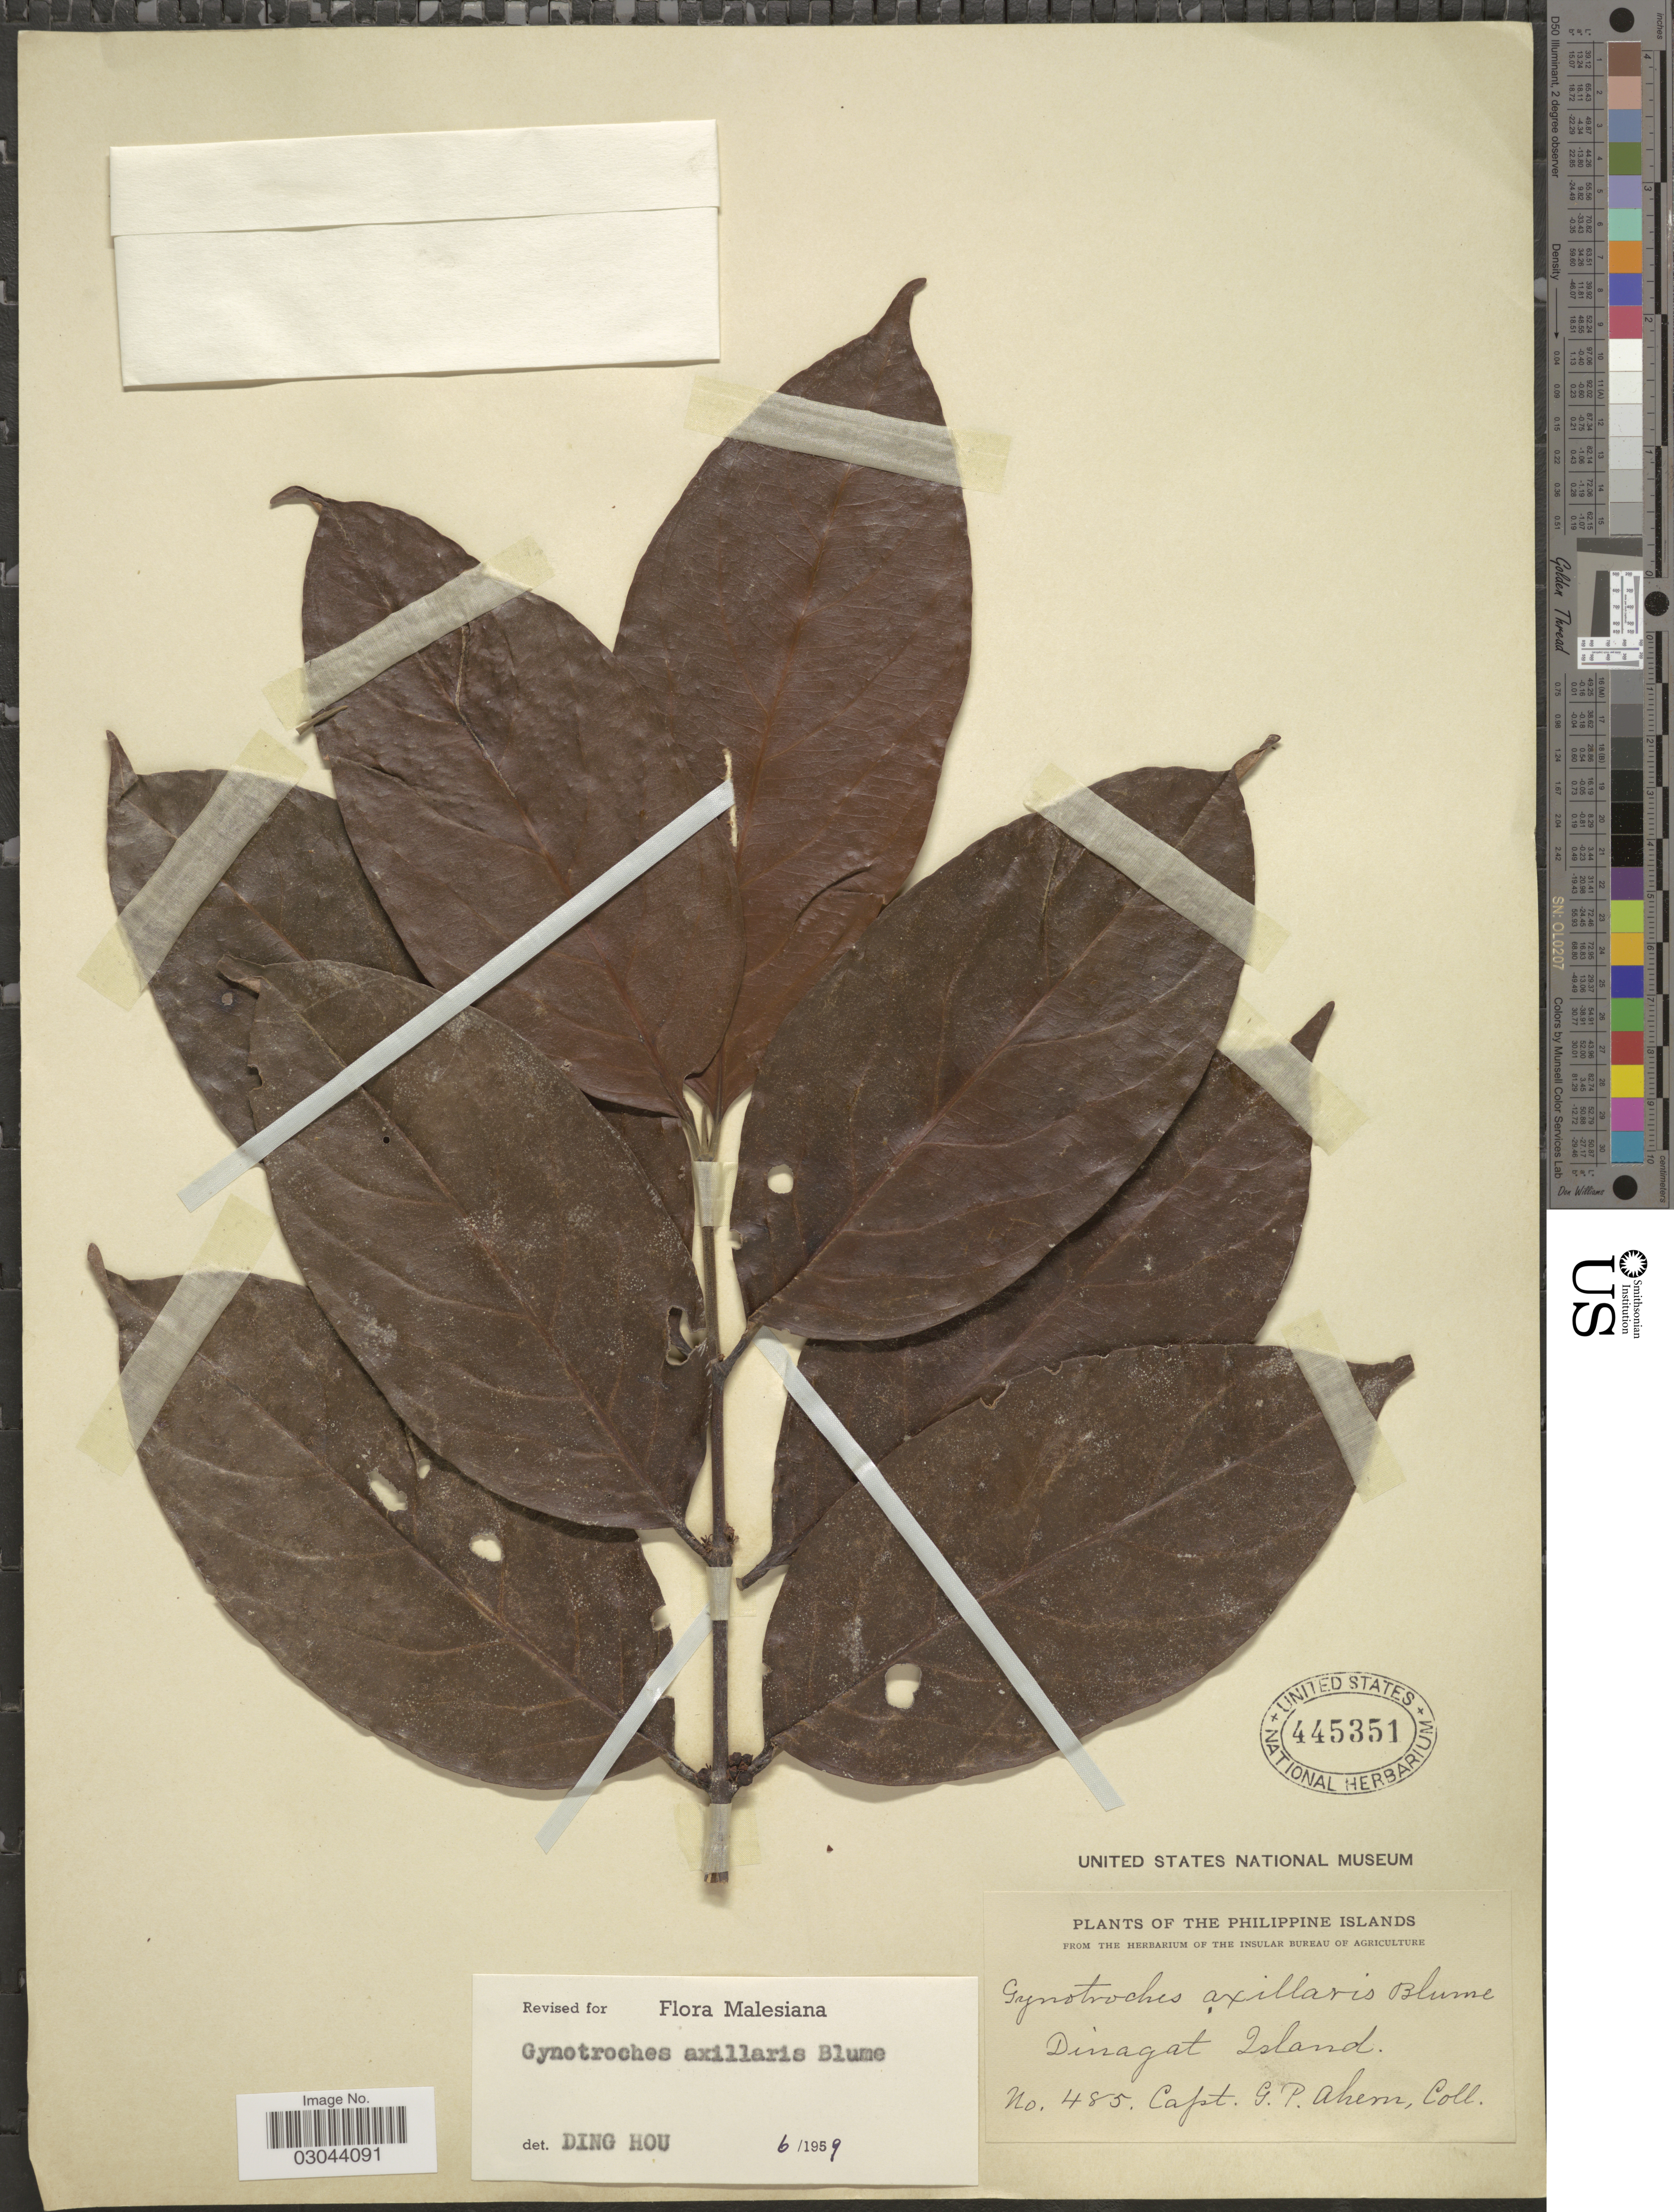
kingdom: Plantae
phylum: Tracheophyta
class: Magnoliopsida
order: Malpighiales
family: Rhizophoraceae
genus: Gynotroches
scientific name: Gynotroches axillaris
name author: Blume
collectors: G. Ahern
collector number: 485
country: Philippines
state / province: Caraga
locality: Dinagat Island.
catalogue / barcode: US 445351